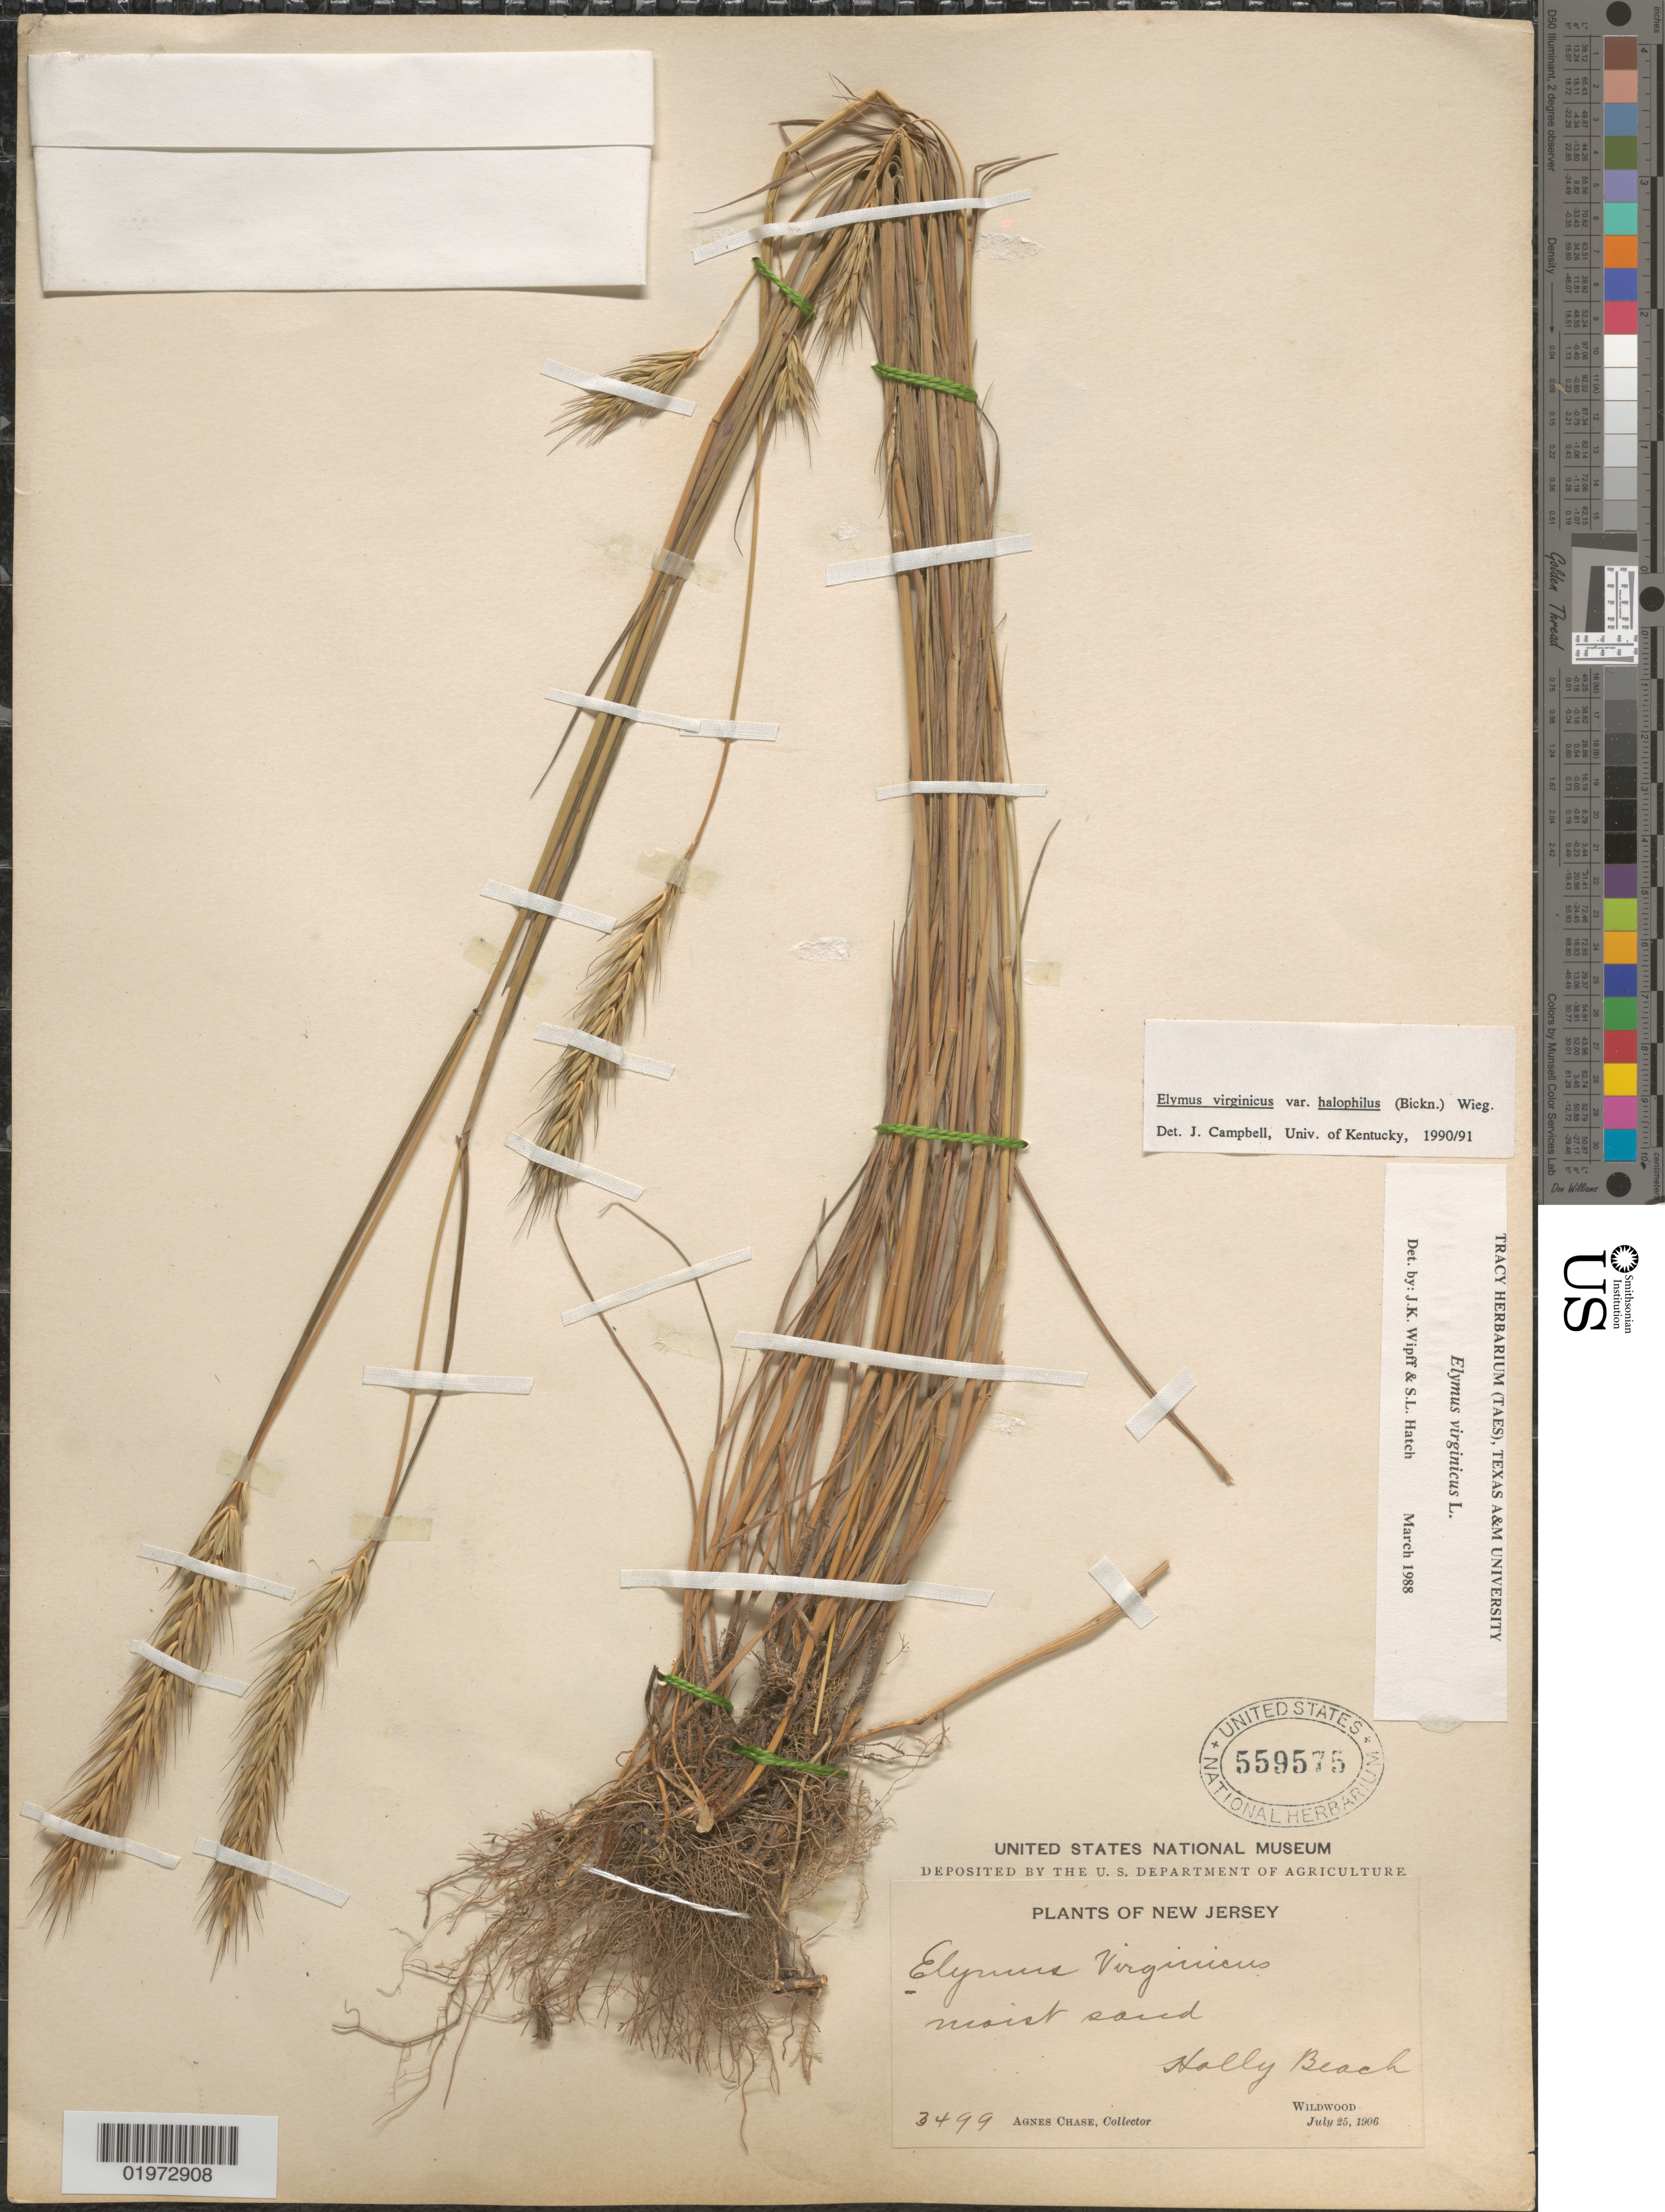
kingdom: Plantae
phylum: Tracheophyta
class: Liliopsida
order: Poales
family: Poaceae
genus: Elymus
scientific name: Elymus virginicus var. halophilus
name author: L.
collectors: A. Chase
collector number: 3499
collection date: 1906-07-25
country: United States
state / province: New Jersey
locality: Holly Beach. Wildwood.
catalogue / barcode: US 559575